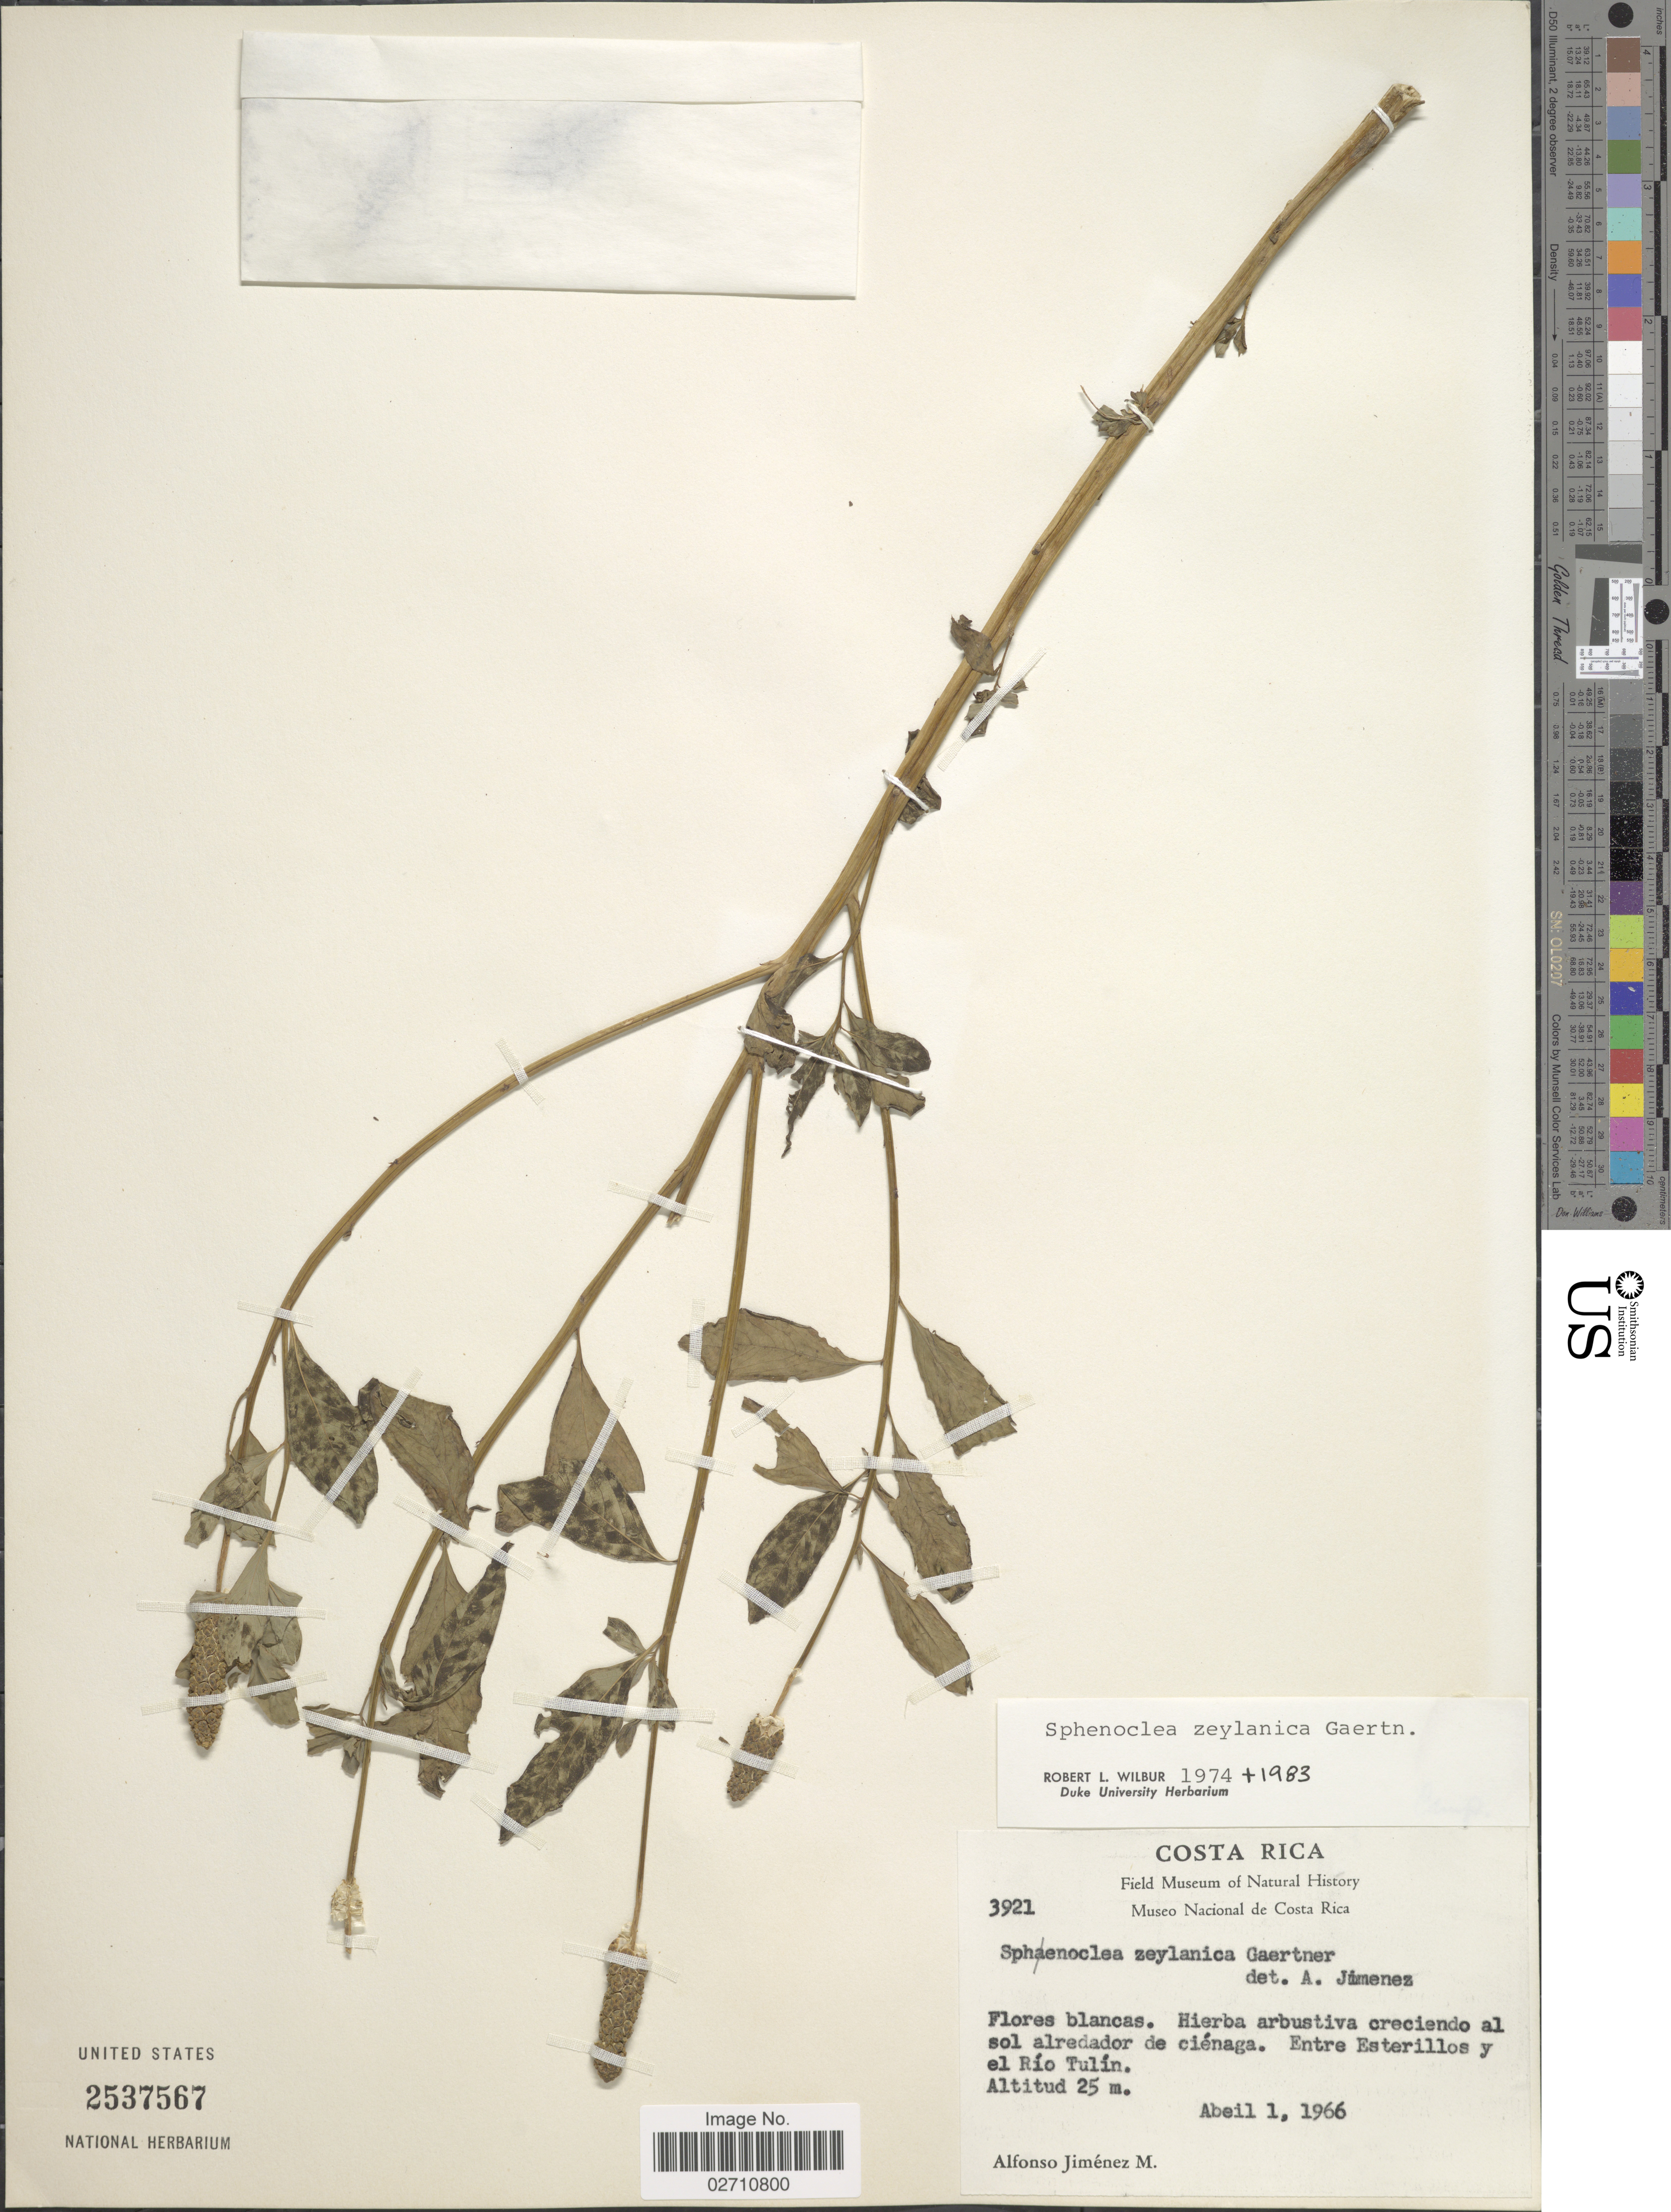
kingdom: Plantae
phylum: Tracheophyta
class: Magnoliopsida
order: Solanales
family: Sphenocleaceae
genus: Sphenoclea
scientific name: Sphenoclea zeylanica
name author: Gaertn.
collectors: A. Jimenez M.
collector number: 3921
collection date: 1966-04-01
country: Costa Rica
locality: Entre Esterillos y Rio Tulin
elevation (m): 25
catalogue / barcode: US 2537567